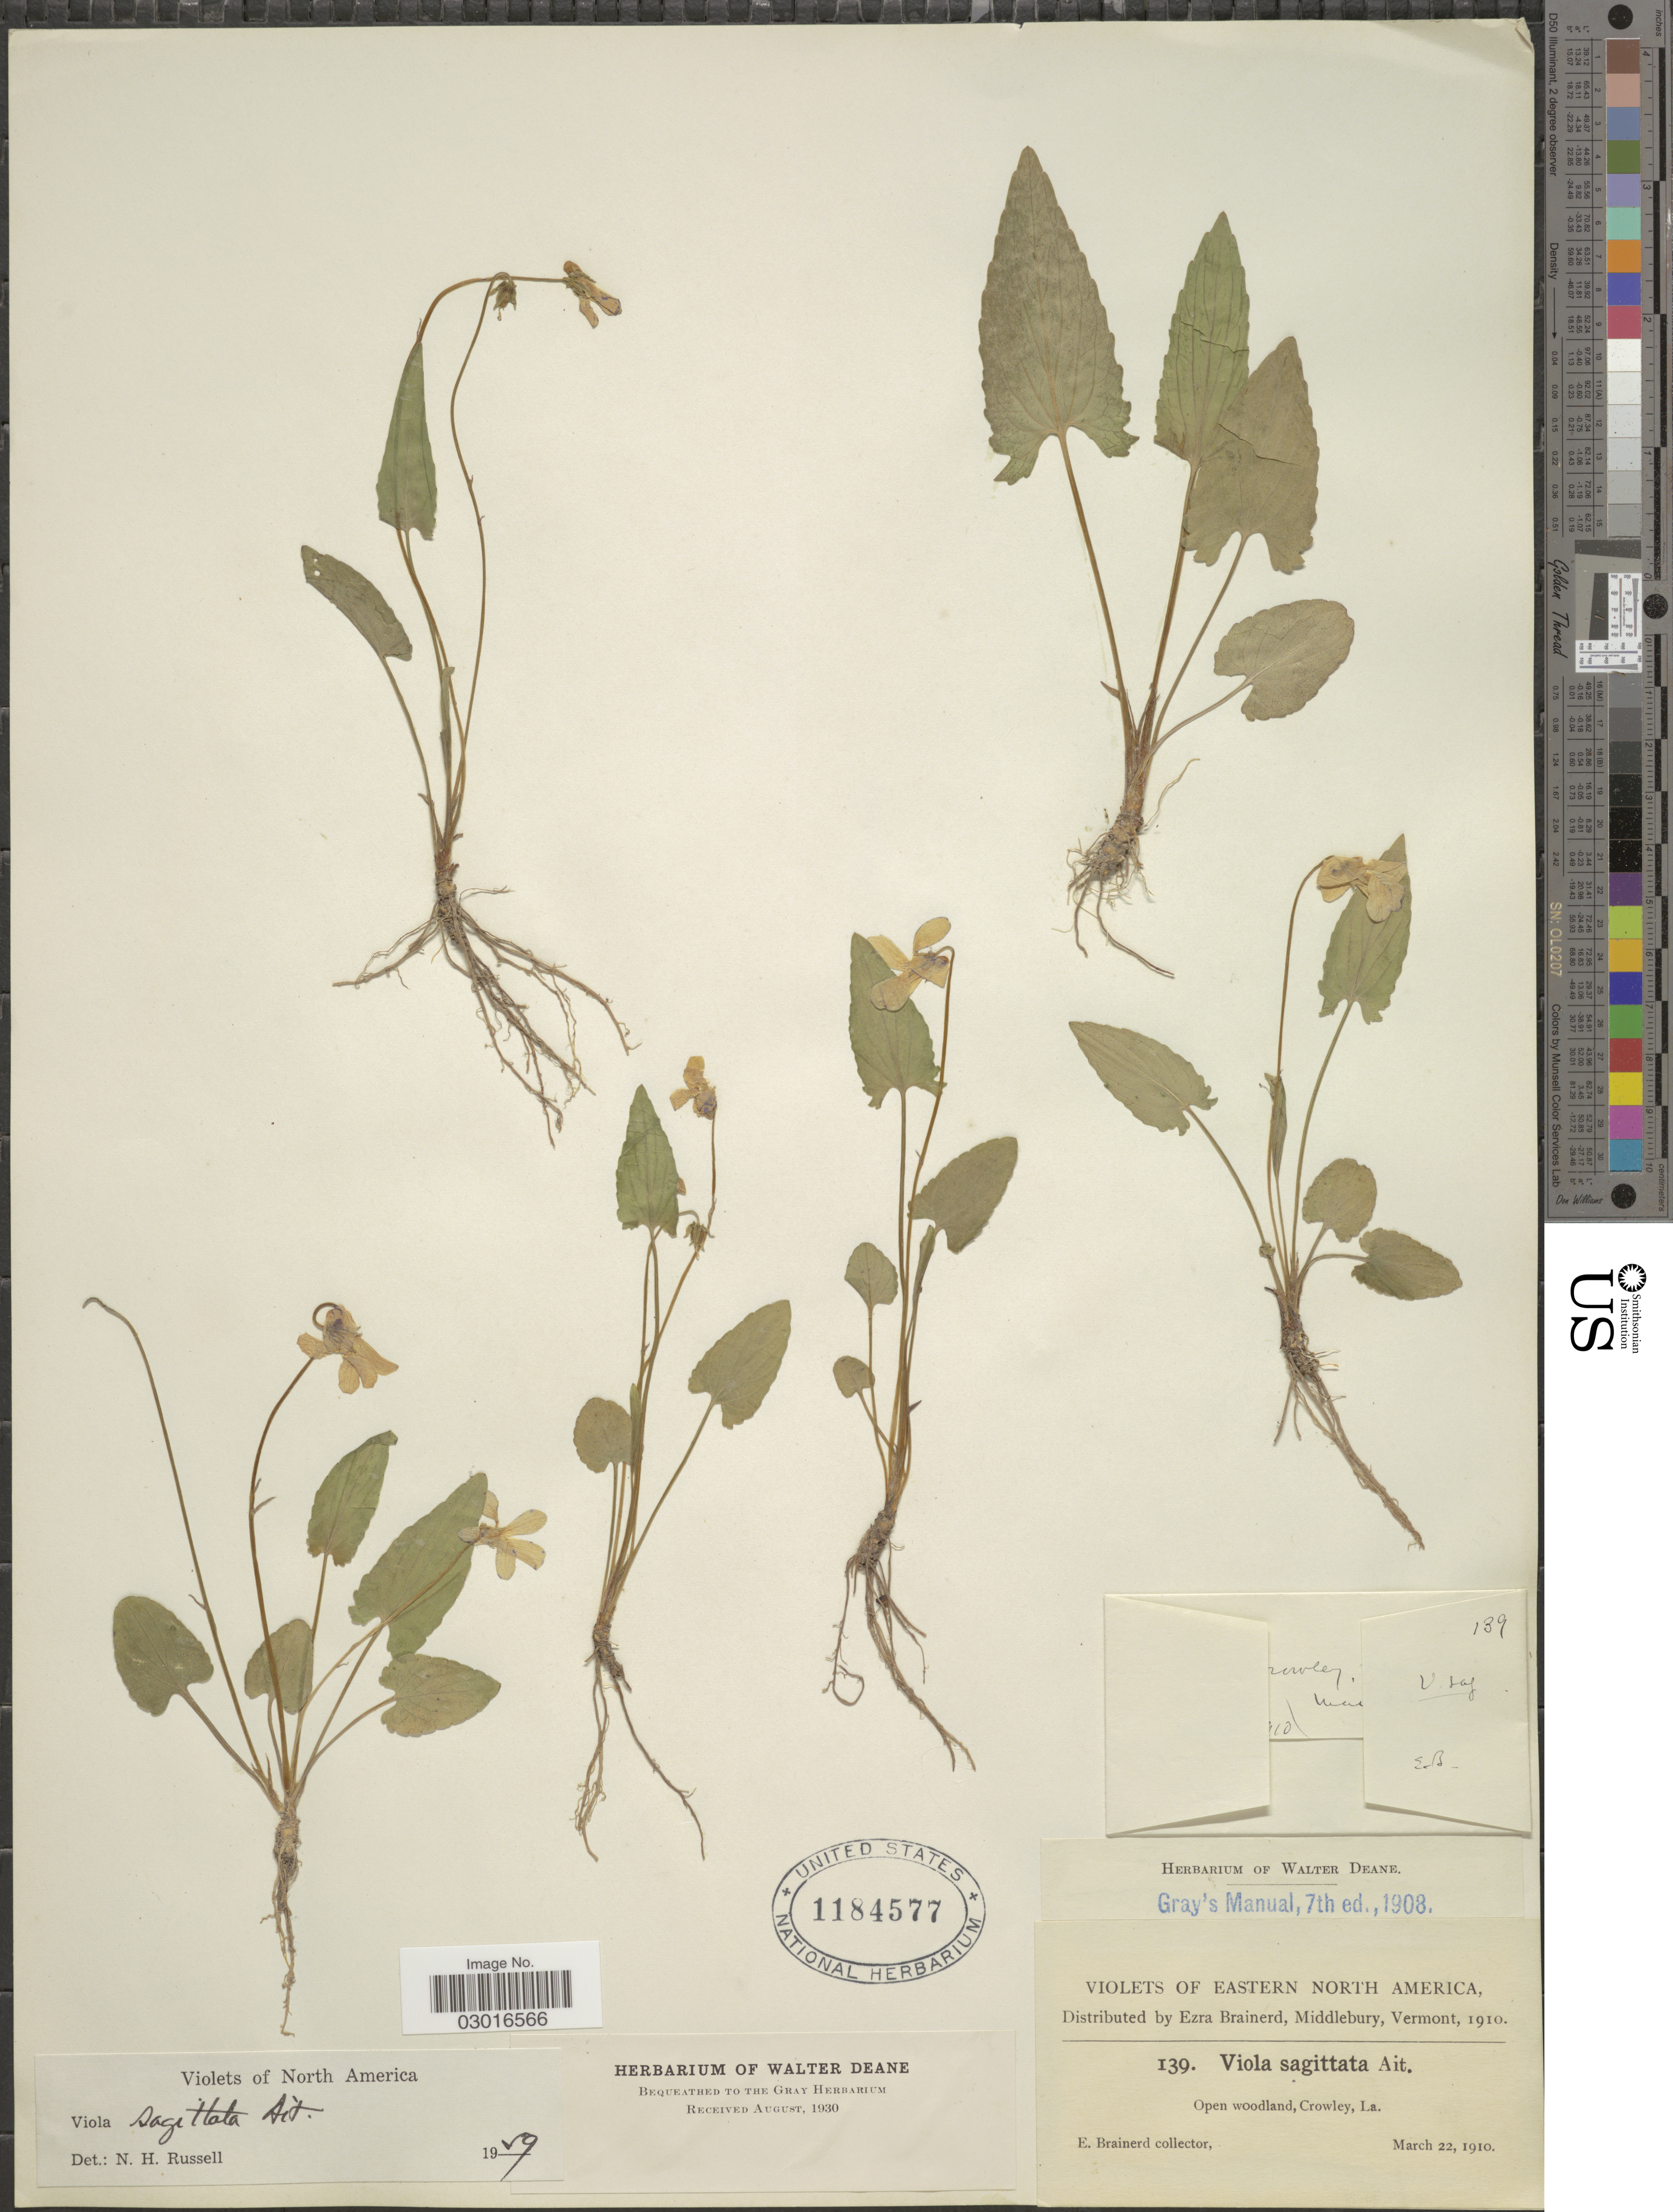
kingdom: Plantae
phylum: Tracheophyta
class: Magnoliopsida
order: Malpighiales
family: Violaceae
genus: Viola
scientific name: Viola sagittata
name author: Aiton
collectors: E. Brainerd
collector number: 139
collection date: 1910-03-22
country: United States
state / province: Louisiana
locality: Eastern North America. Open woodland, Crowley.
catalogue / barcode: US 1184577